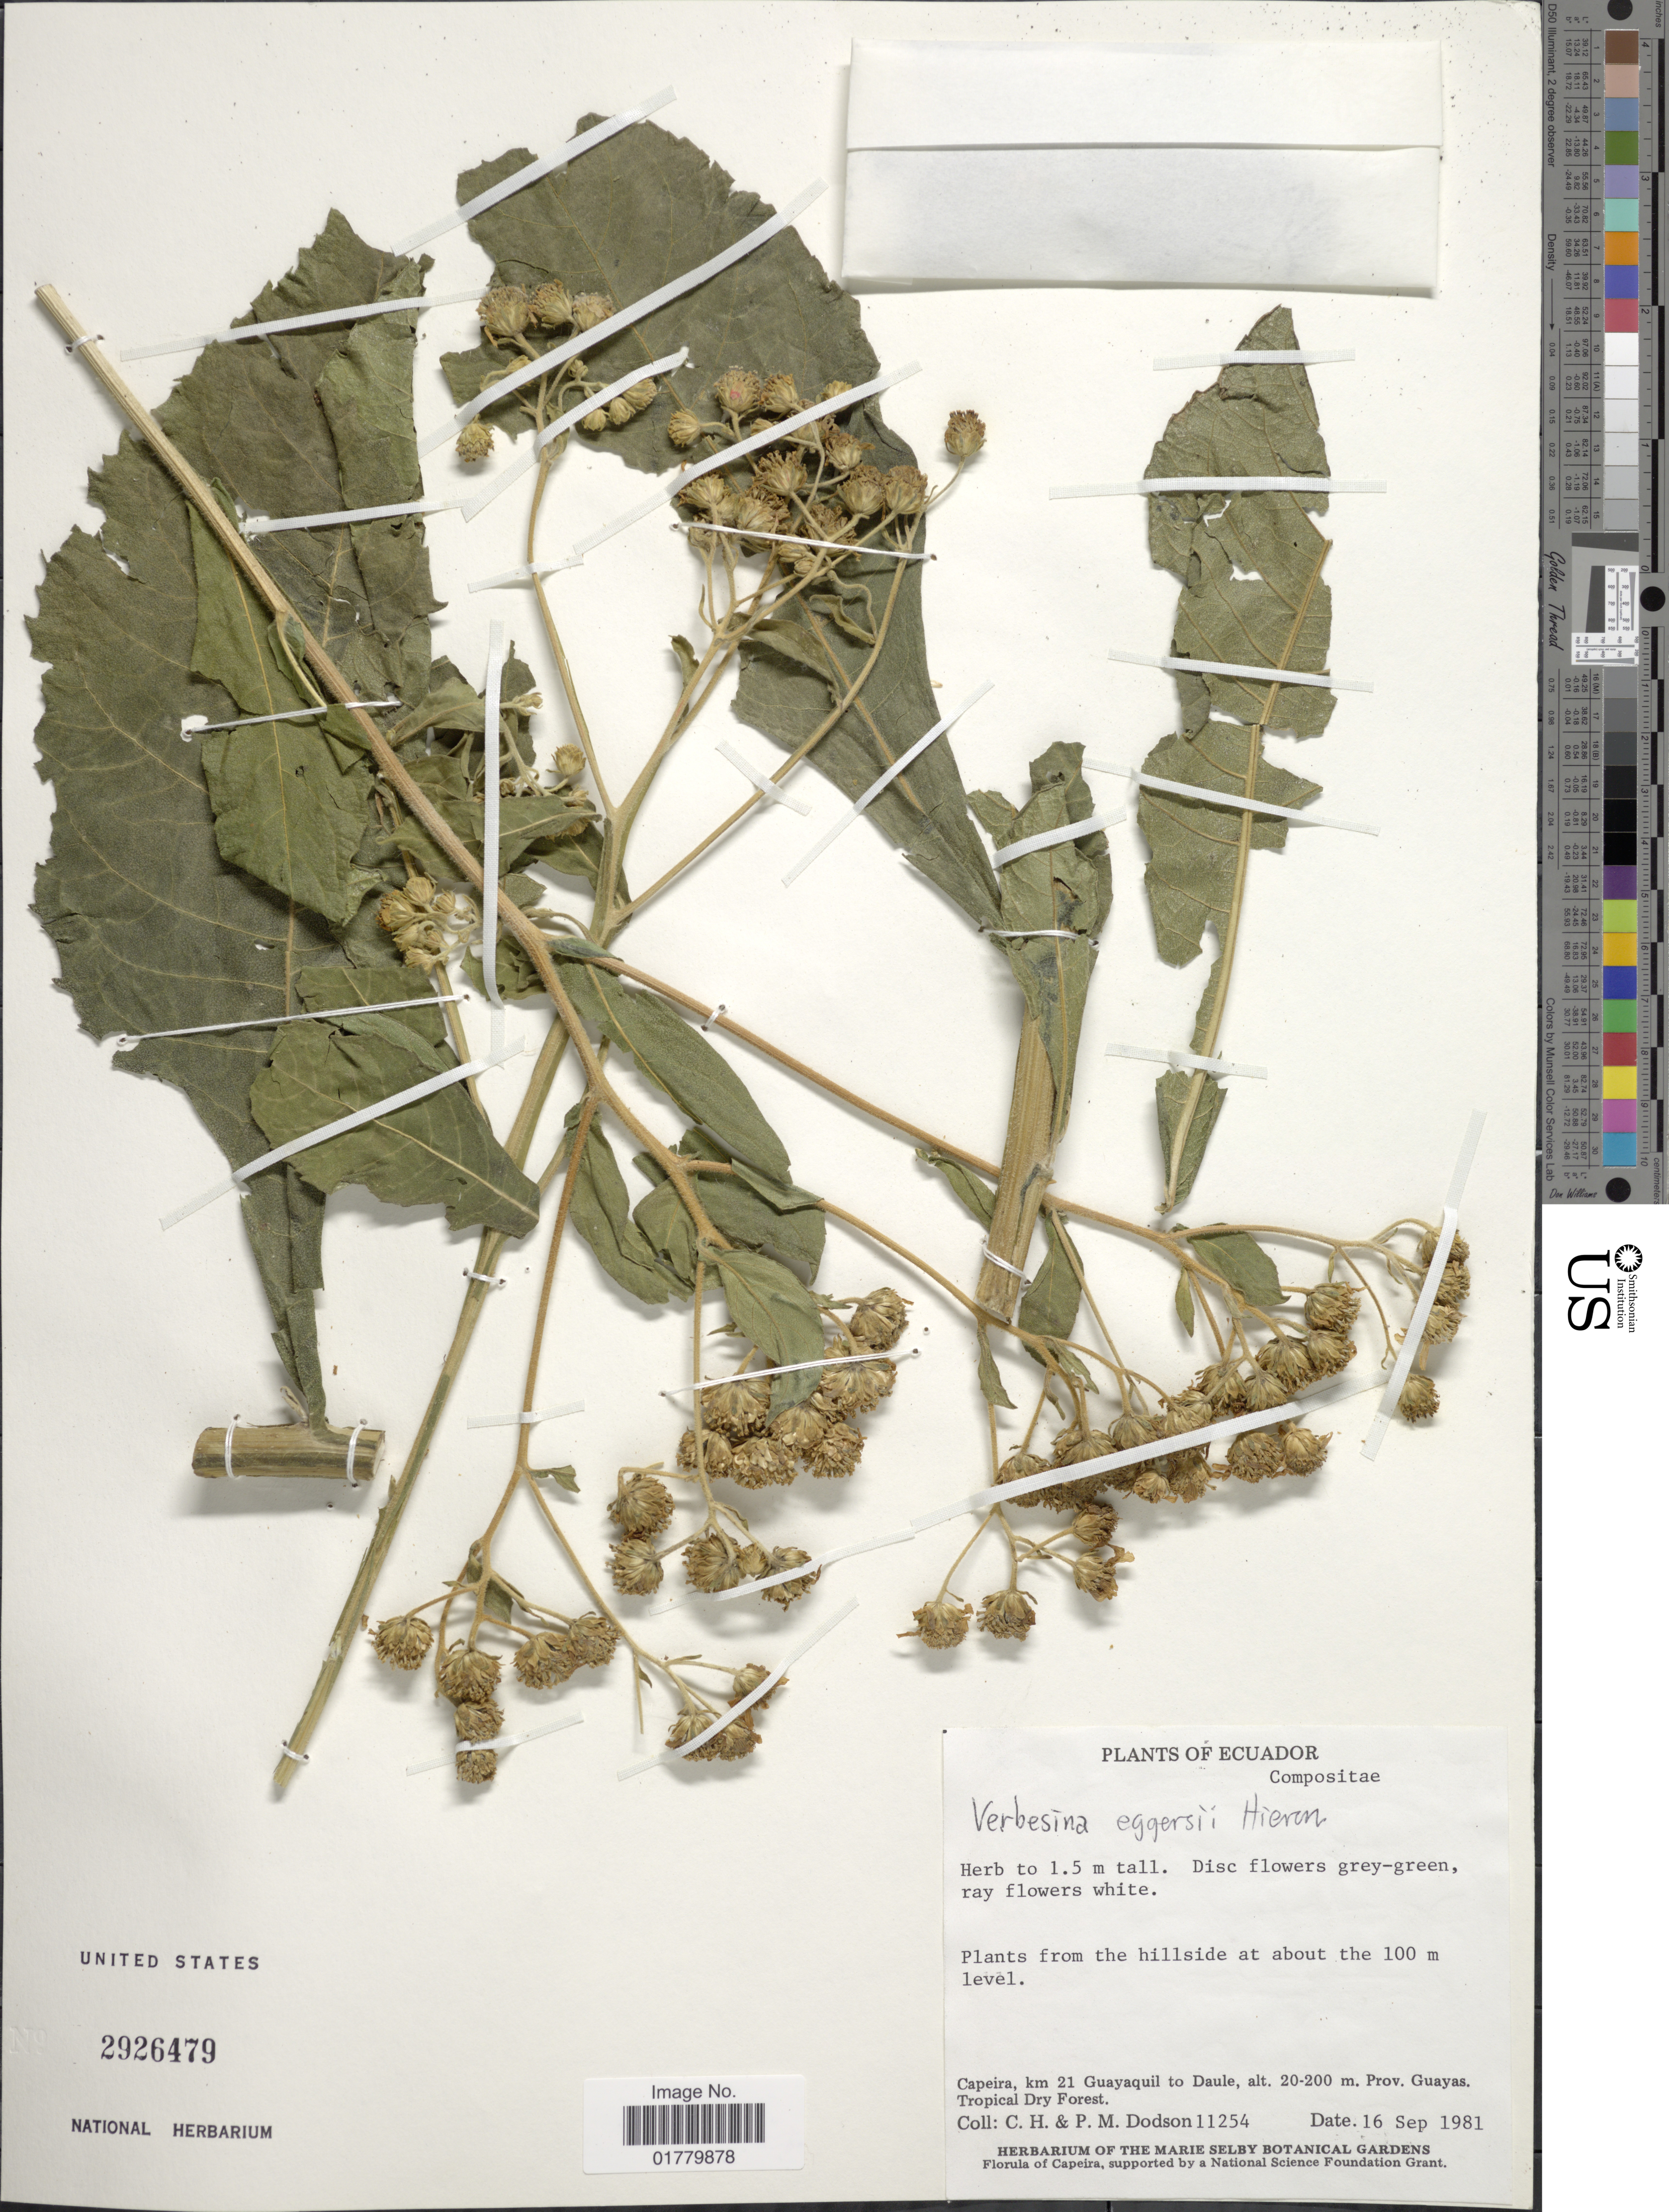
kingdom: Plantae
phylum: Tracheophyta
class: Magnoliopsida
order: Asterales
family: Asteraceae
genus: Verbesina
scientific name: Verbesina eggersii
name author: Hieron.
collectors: C. H. Dodson & P. M. Dodson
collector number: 11254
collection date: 1981-09-16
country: Ecuador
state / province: Guayas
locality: Capeira, km 21 Guayaquil to Daule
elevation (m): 20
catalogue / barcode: US 2926479